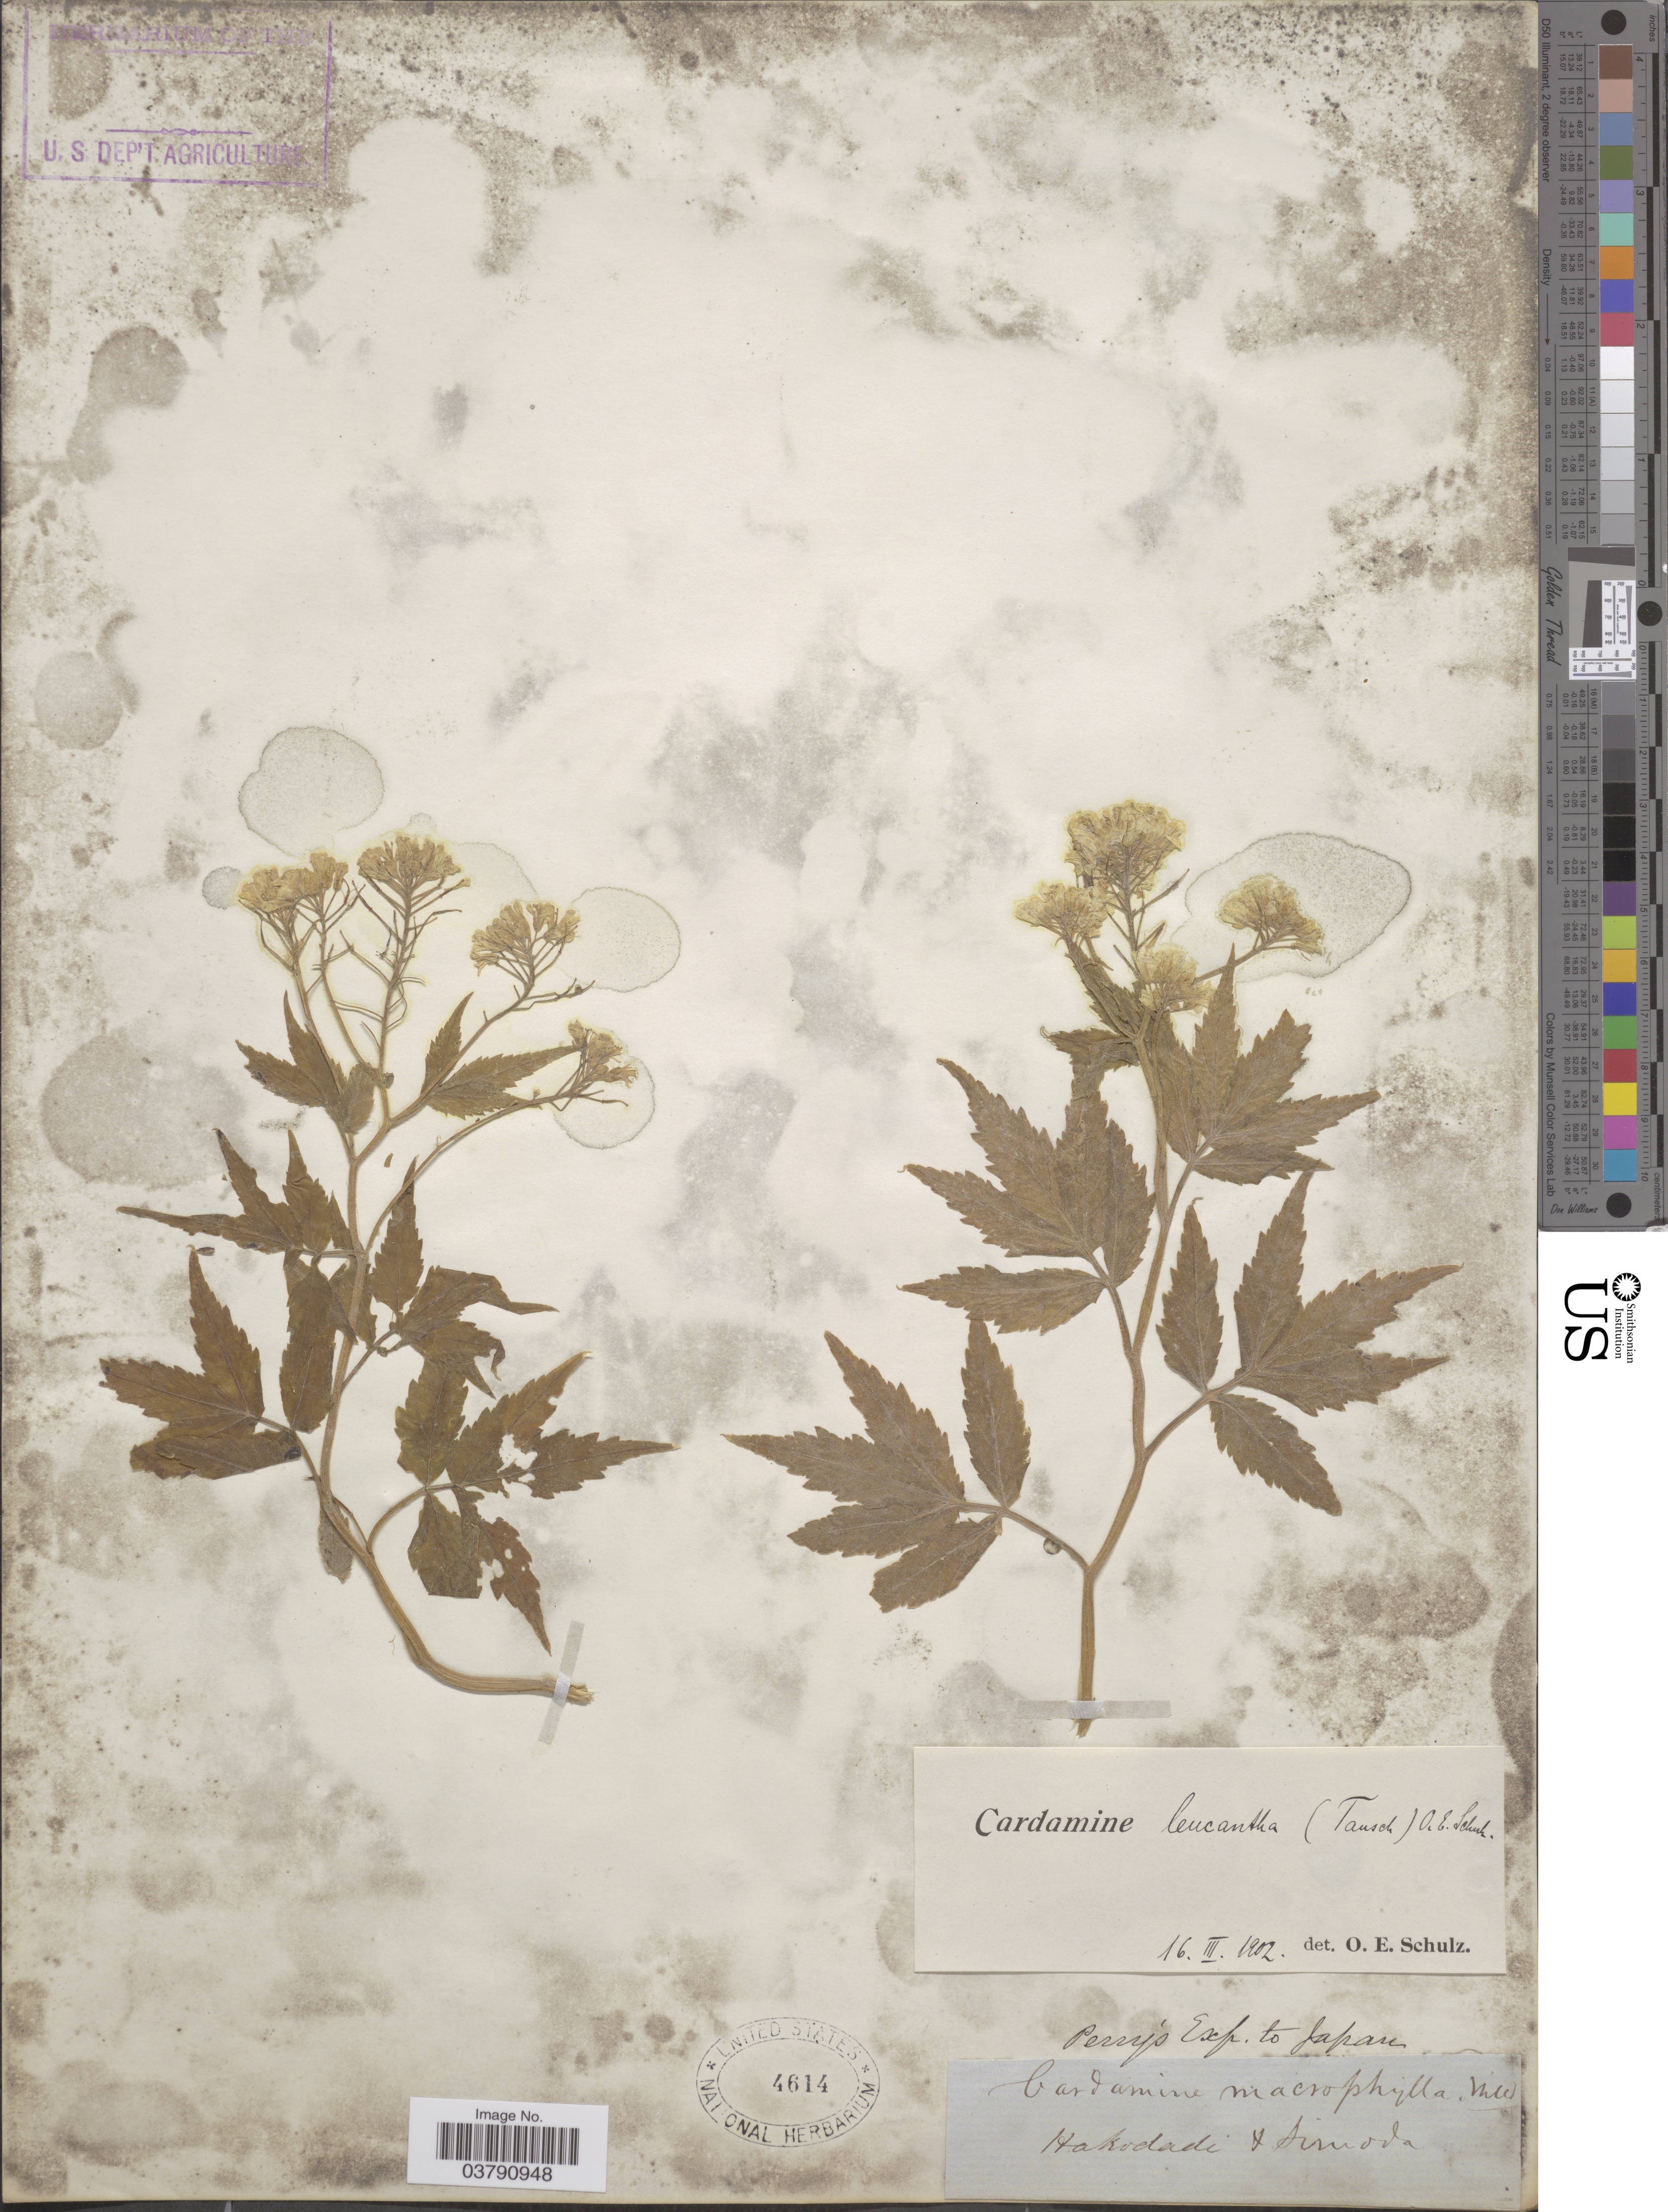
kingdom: Plantae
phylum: Tracheophyta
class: Magnoliopsida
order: Brassicales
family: Brassicaceae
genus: Cardamine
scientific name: Cardamine leucantha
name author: (Tausch) O.E. Schulz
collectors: -- Perry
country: Japan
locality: Hakodadi X. Simoda.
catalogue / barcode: US 4614